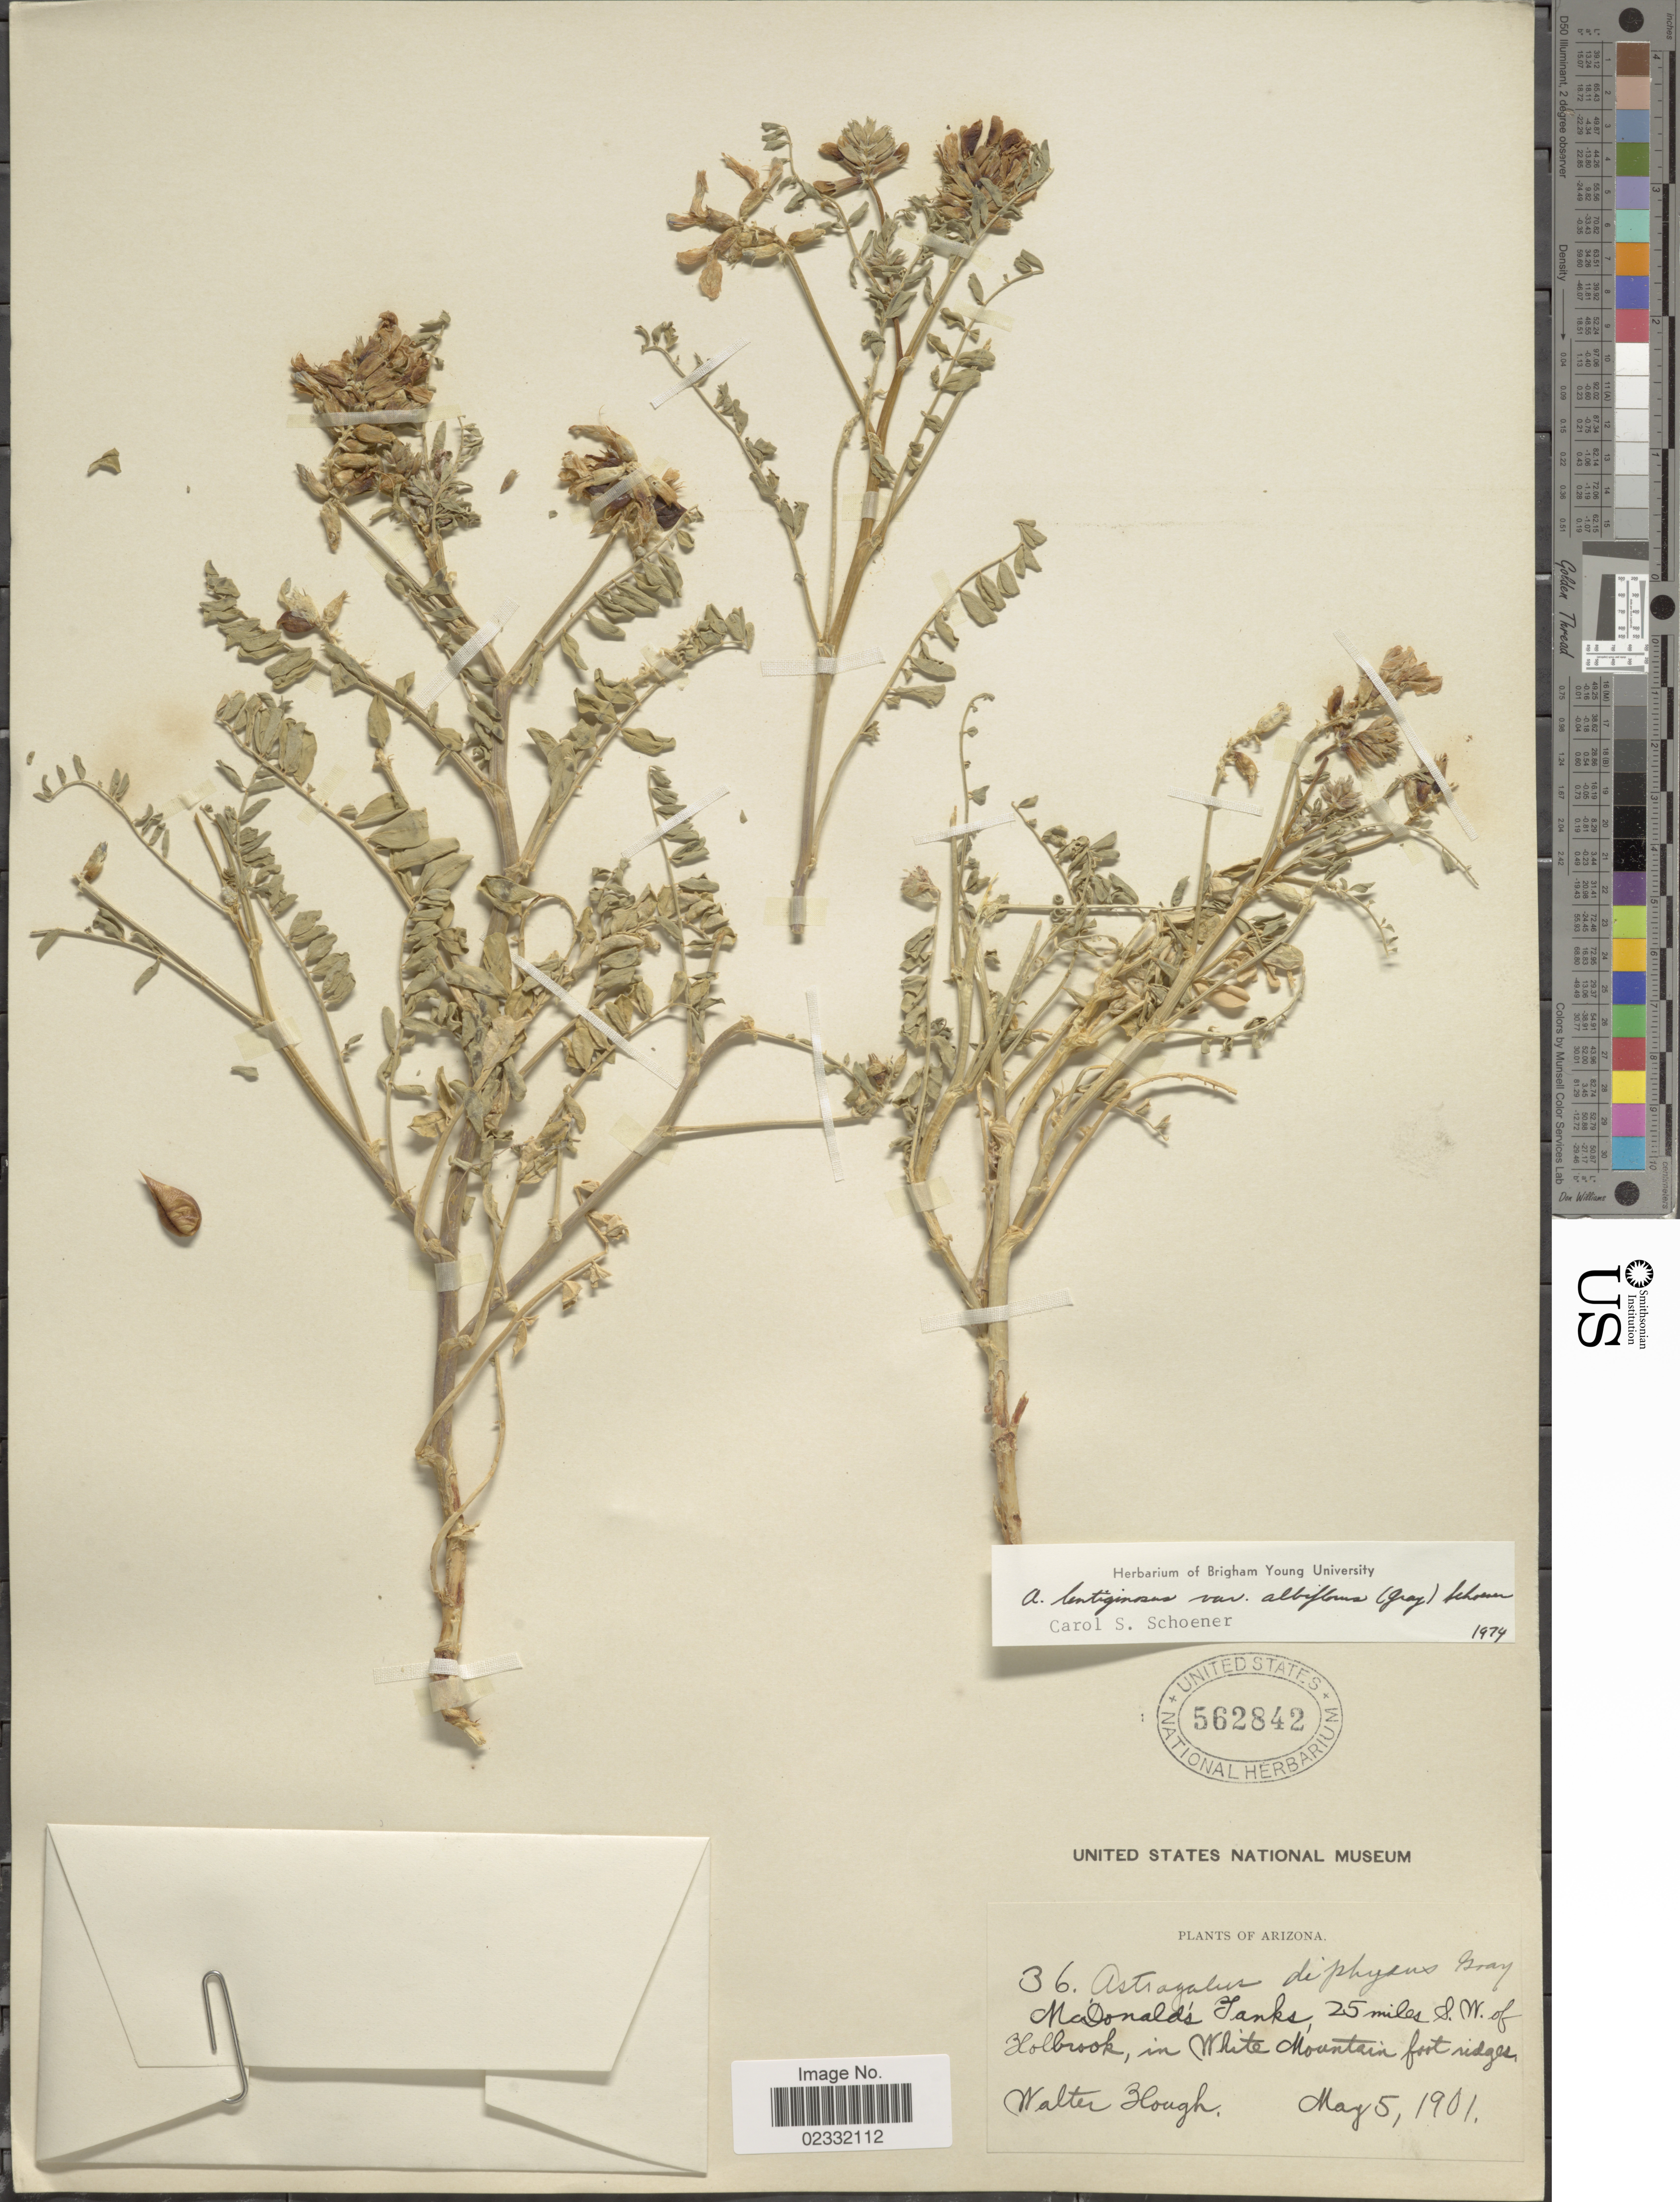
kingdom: Plantae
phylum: Tracheophyta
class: Magnoliopsida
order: Fabales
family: Fabaceae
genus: Astragalus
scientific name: Astragalus lentiginosus var. albiflorus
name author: (A. Gray) Schoener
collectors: W. Hough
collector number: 36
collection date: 1901-05-05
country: United States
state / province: Arizona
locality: McDonald's Banks, 25 miles S.W. of Holbrook, in White Mountain foot ridges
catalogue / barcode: US 562842